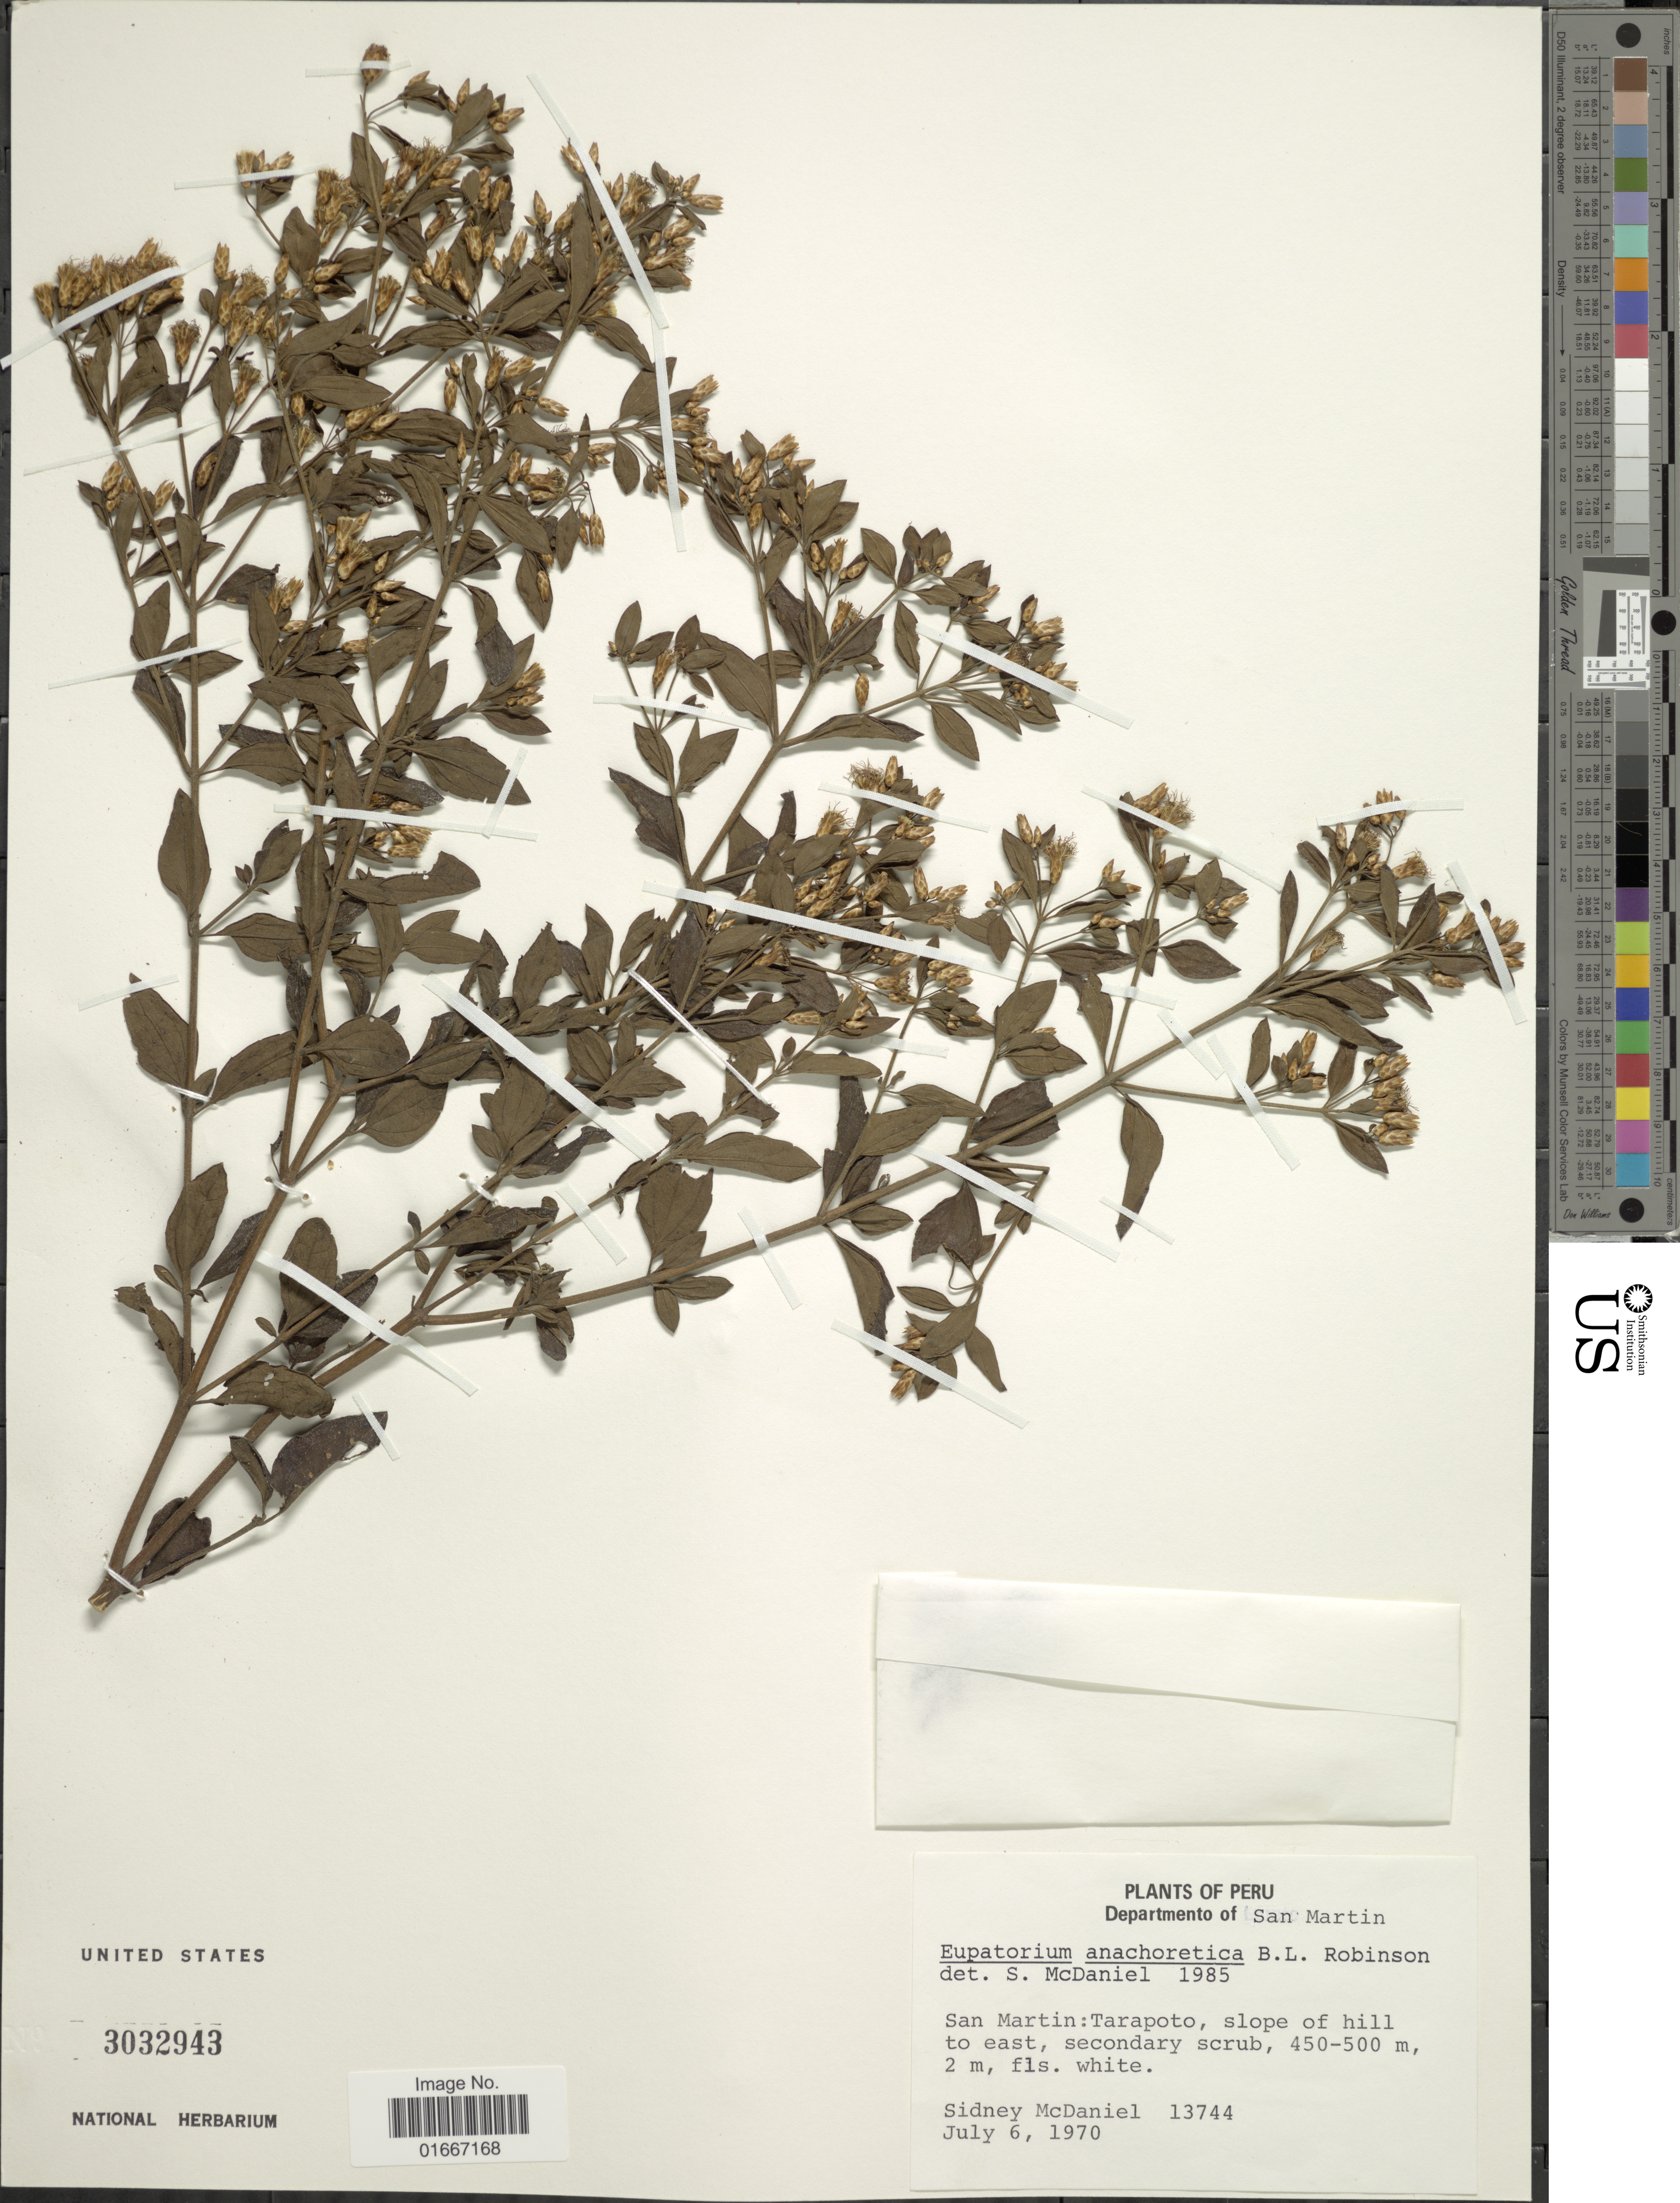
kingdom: Plantae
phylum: Tracheophyta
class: Magnoliopsida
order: Asterales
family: Asteraceae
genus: Chromolaena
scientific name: Chromolaena squalida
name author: (DC.) R.M. King & H. Rob.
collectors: S. McDaniel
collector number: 13744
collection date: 1970-07-06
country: Peru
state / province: San Martín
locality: Peru. San Martin: Tarapoto, dlope of hill to east,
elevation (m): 450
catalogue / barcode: US 3032943